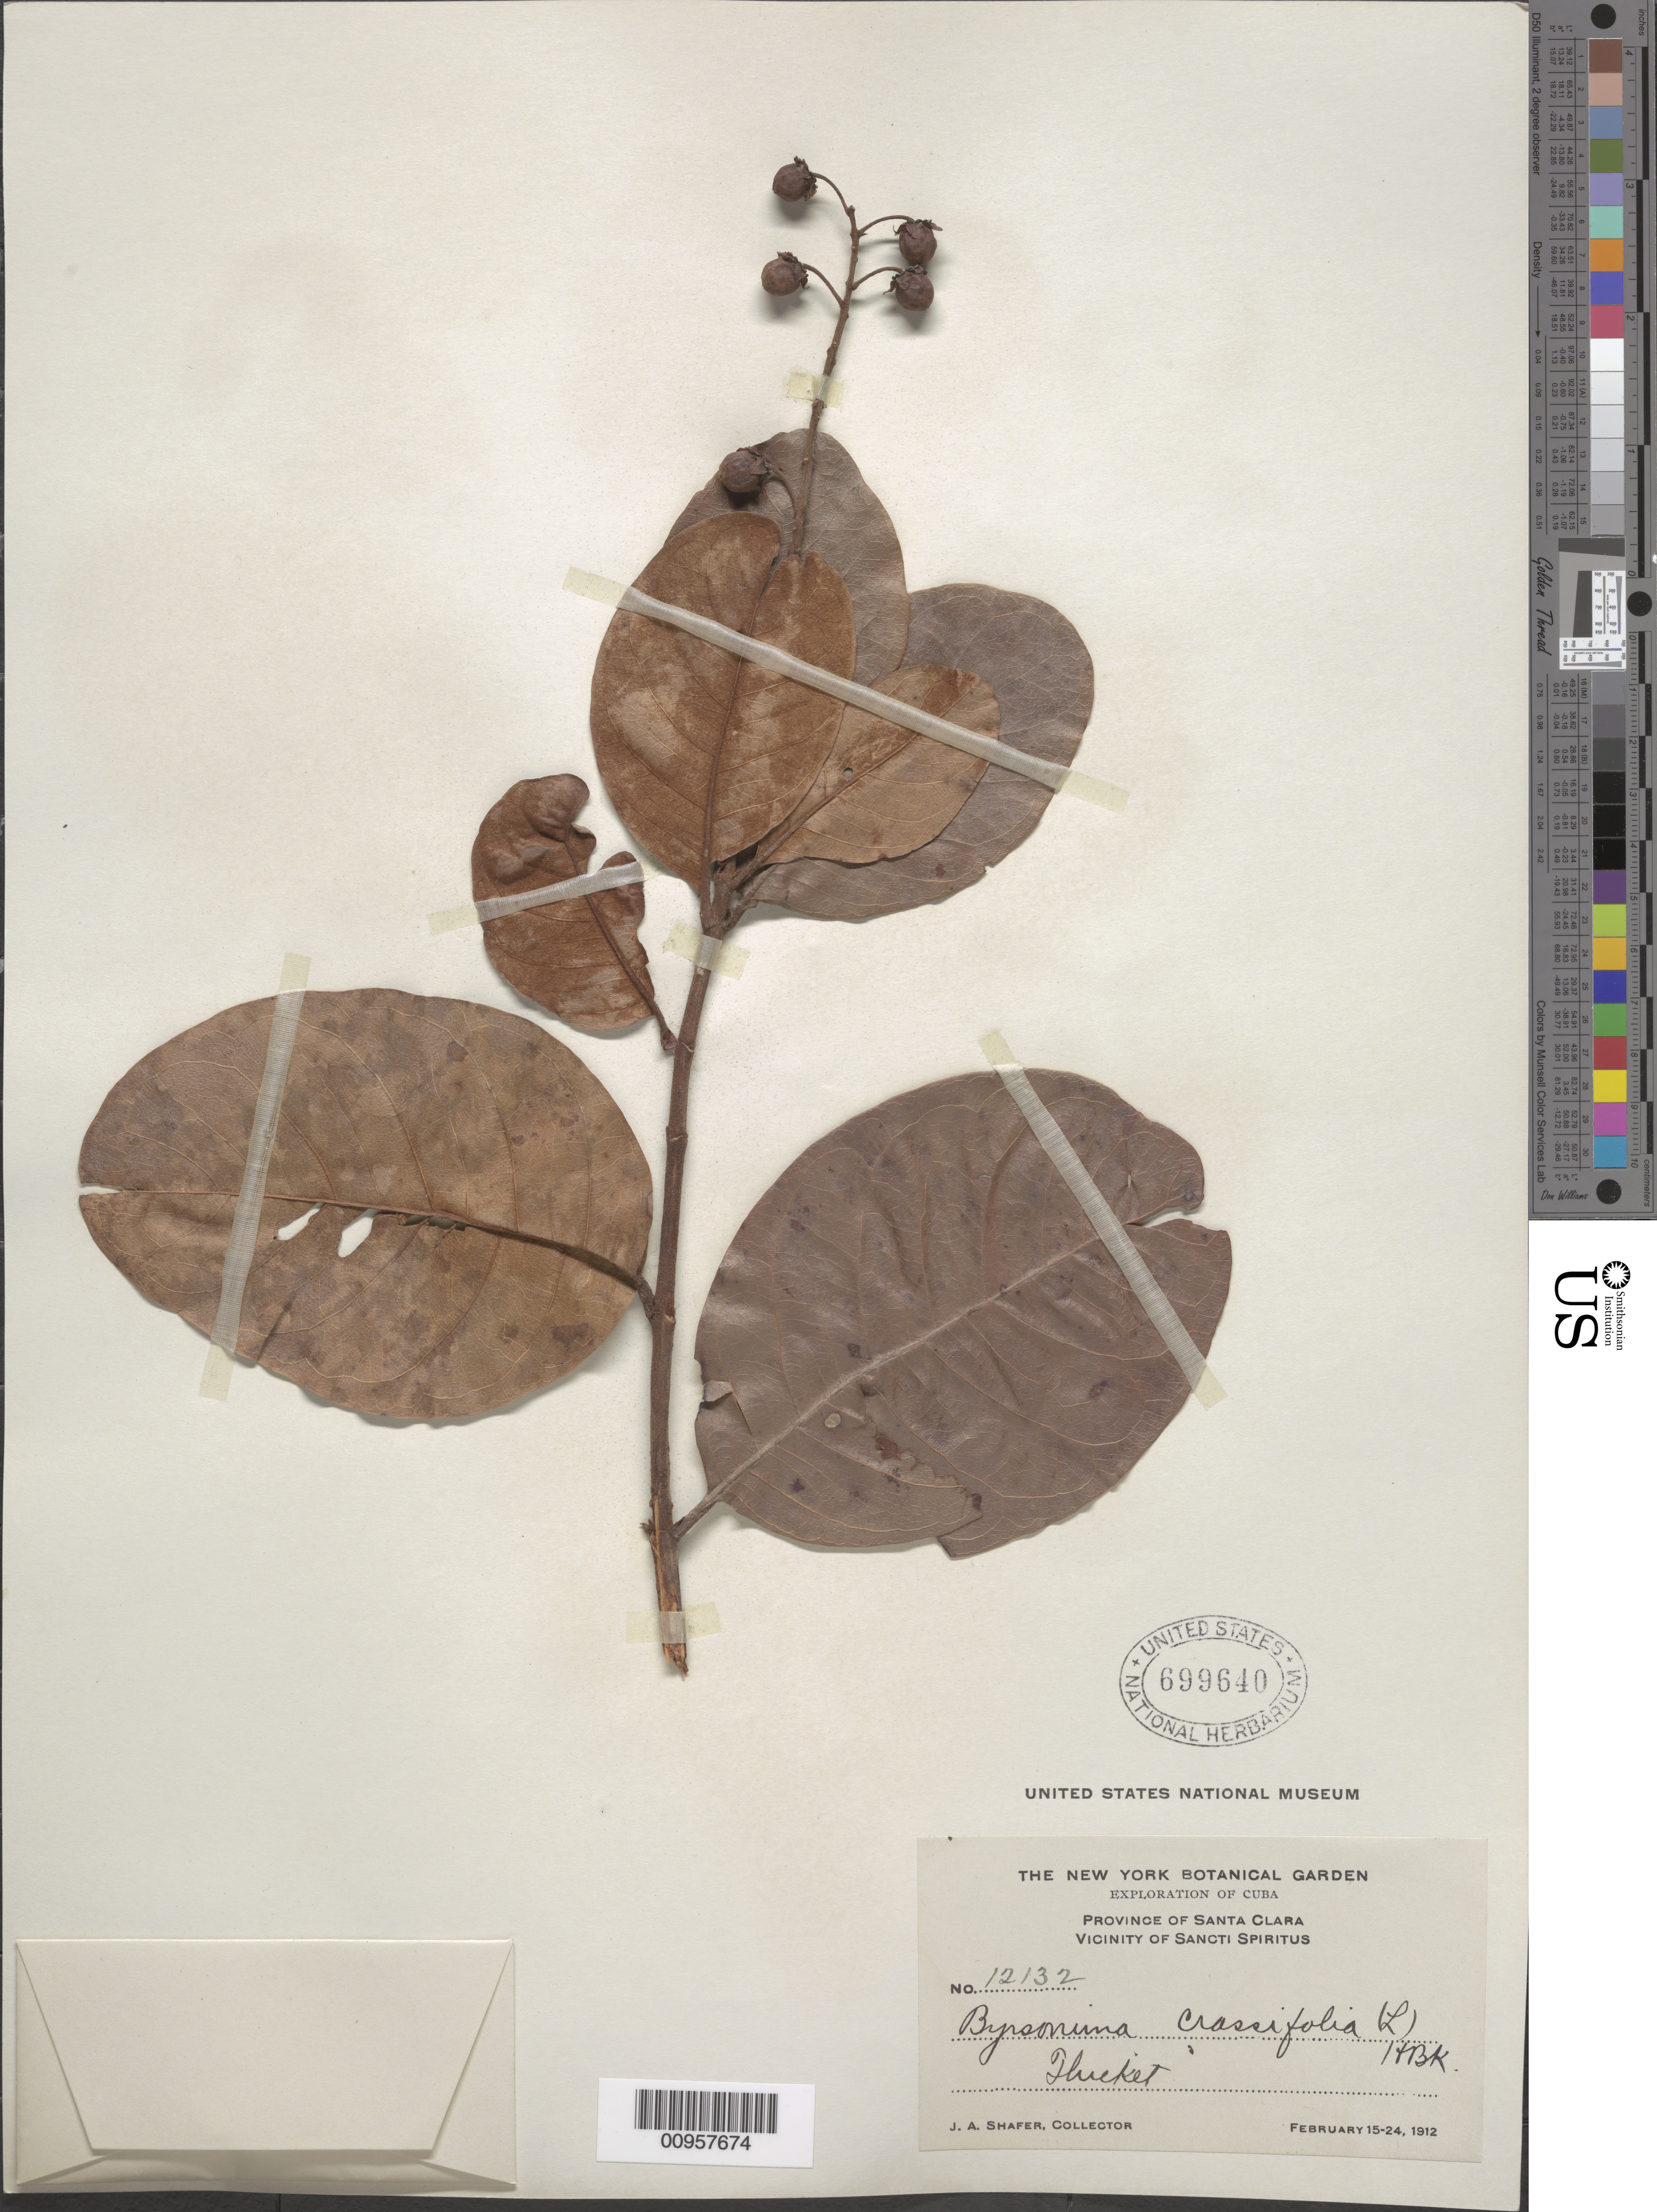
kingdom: Plantae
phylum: Tracheophyta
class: Magnoliopsida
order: Malpighiales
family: Malpighiaceae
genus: Byrsonima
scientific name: Byrsonima crassifolia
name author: (L.) Kunth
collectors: J. A. Shafer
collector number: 12132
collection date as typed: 15 Feb 1912 to 24 Feb 1912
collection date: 1912-02-15/1912-02-24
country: Cuba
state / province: Las Villas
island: Cuba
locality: Vicinity of Sancti Spiritus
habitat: Thicket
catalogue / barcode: US 699640